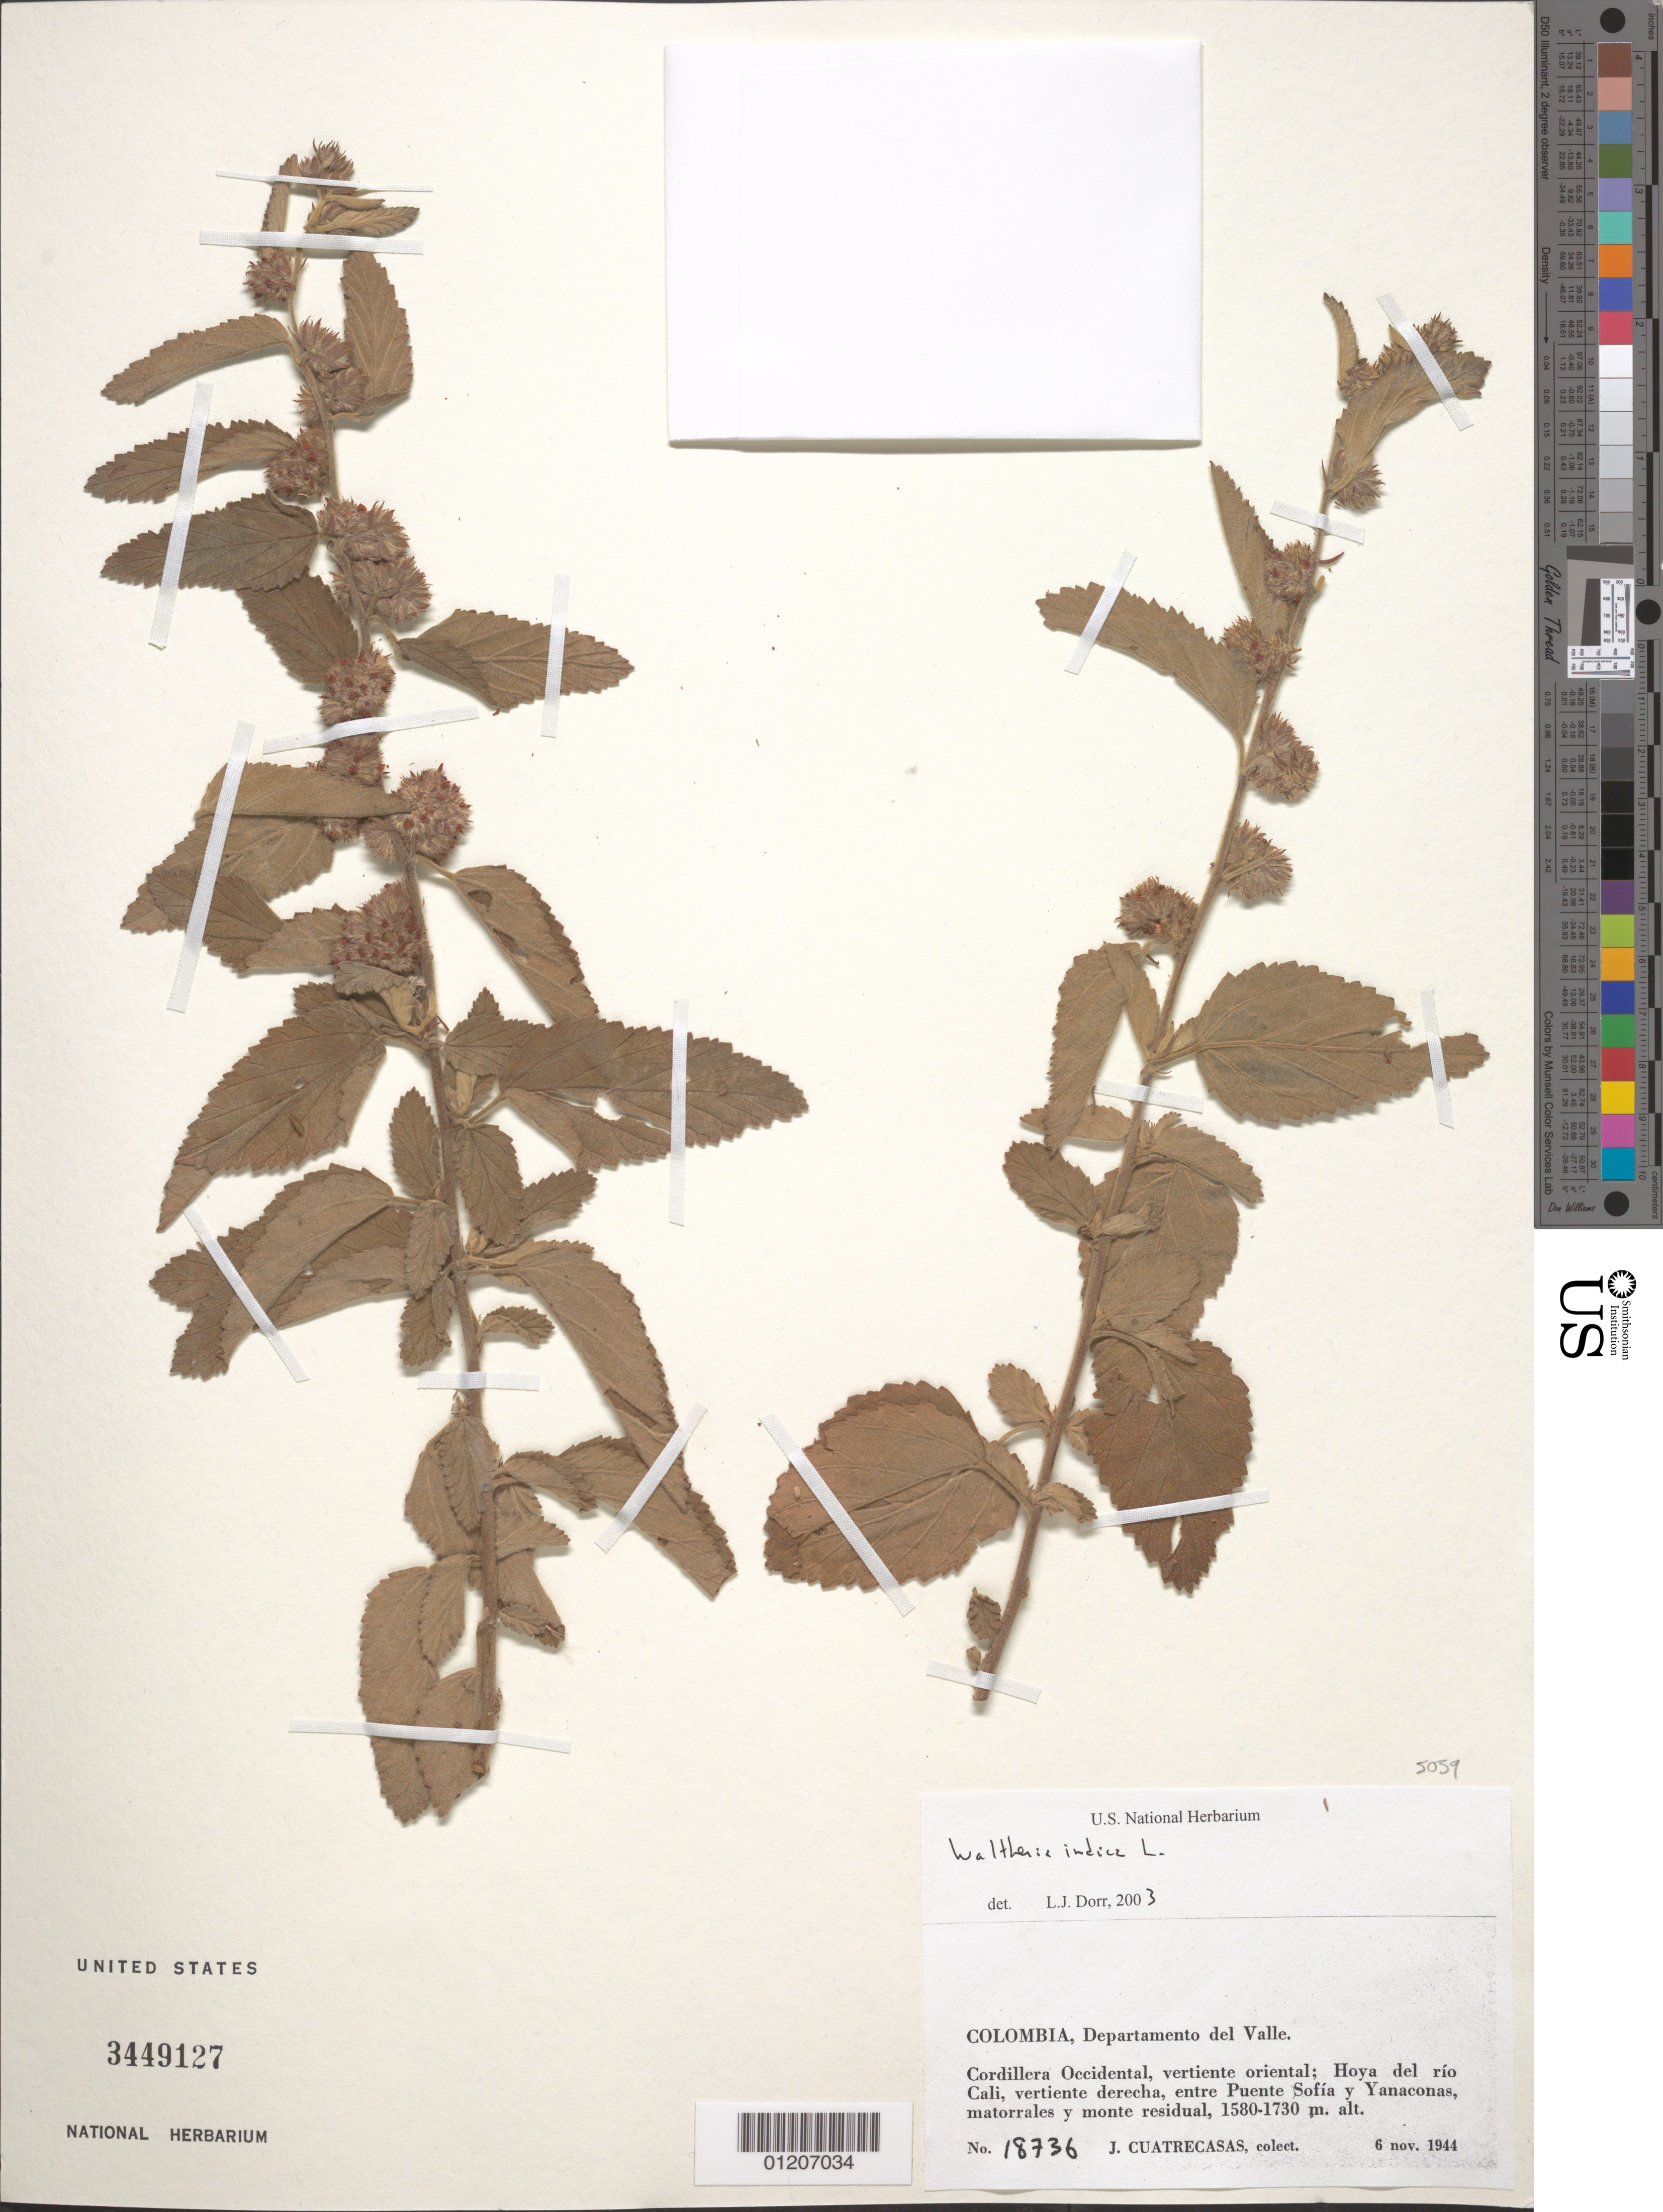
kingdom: Plantae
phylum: Tracheophyta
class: Magnoliopsida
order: Malvales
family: Malvaceae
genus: Waltheria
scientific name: Waltheria indica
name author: L.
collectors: J. Cuatrecasas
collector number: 18736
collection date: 1944-11-06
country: Colombia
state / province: Valle del Cauca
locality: Departamento del Valle. Cordillera Occidental, vertiente oriental; Hoya del río Cali, vertiente derecha, entre Puente Sofía y Yanaconas.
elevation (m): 1580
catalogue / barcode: US 3449127